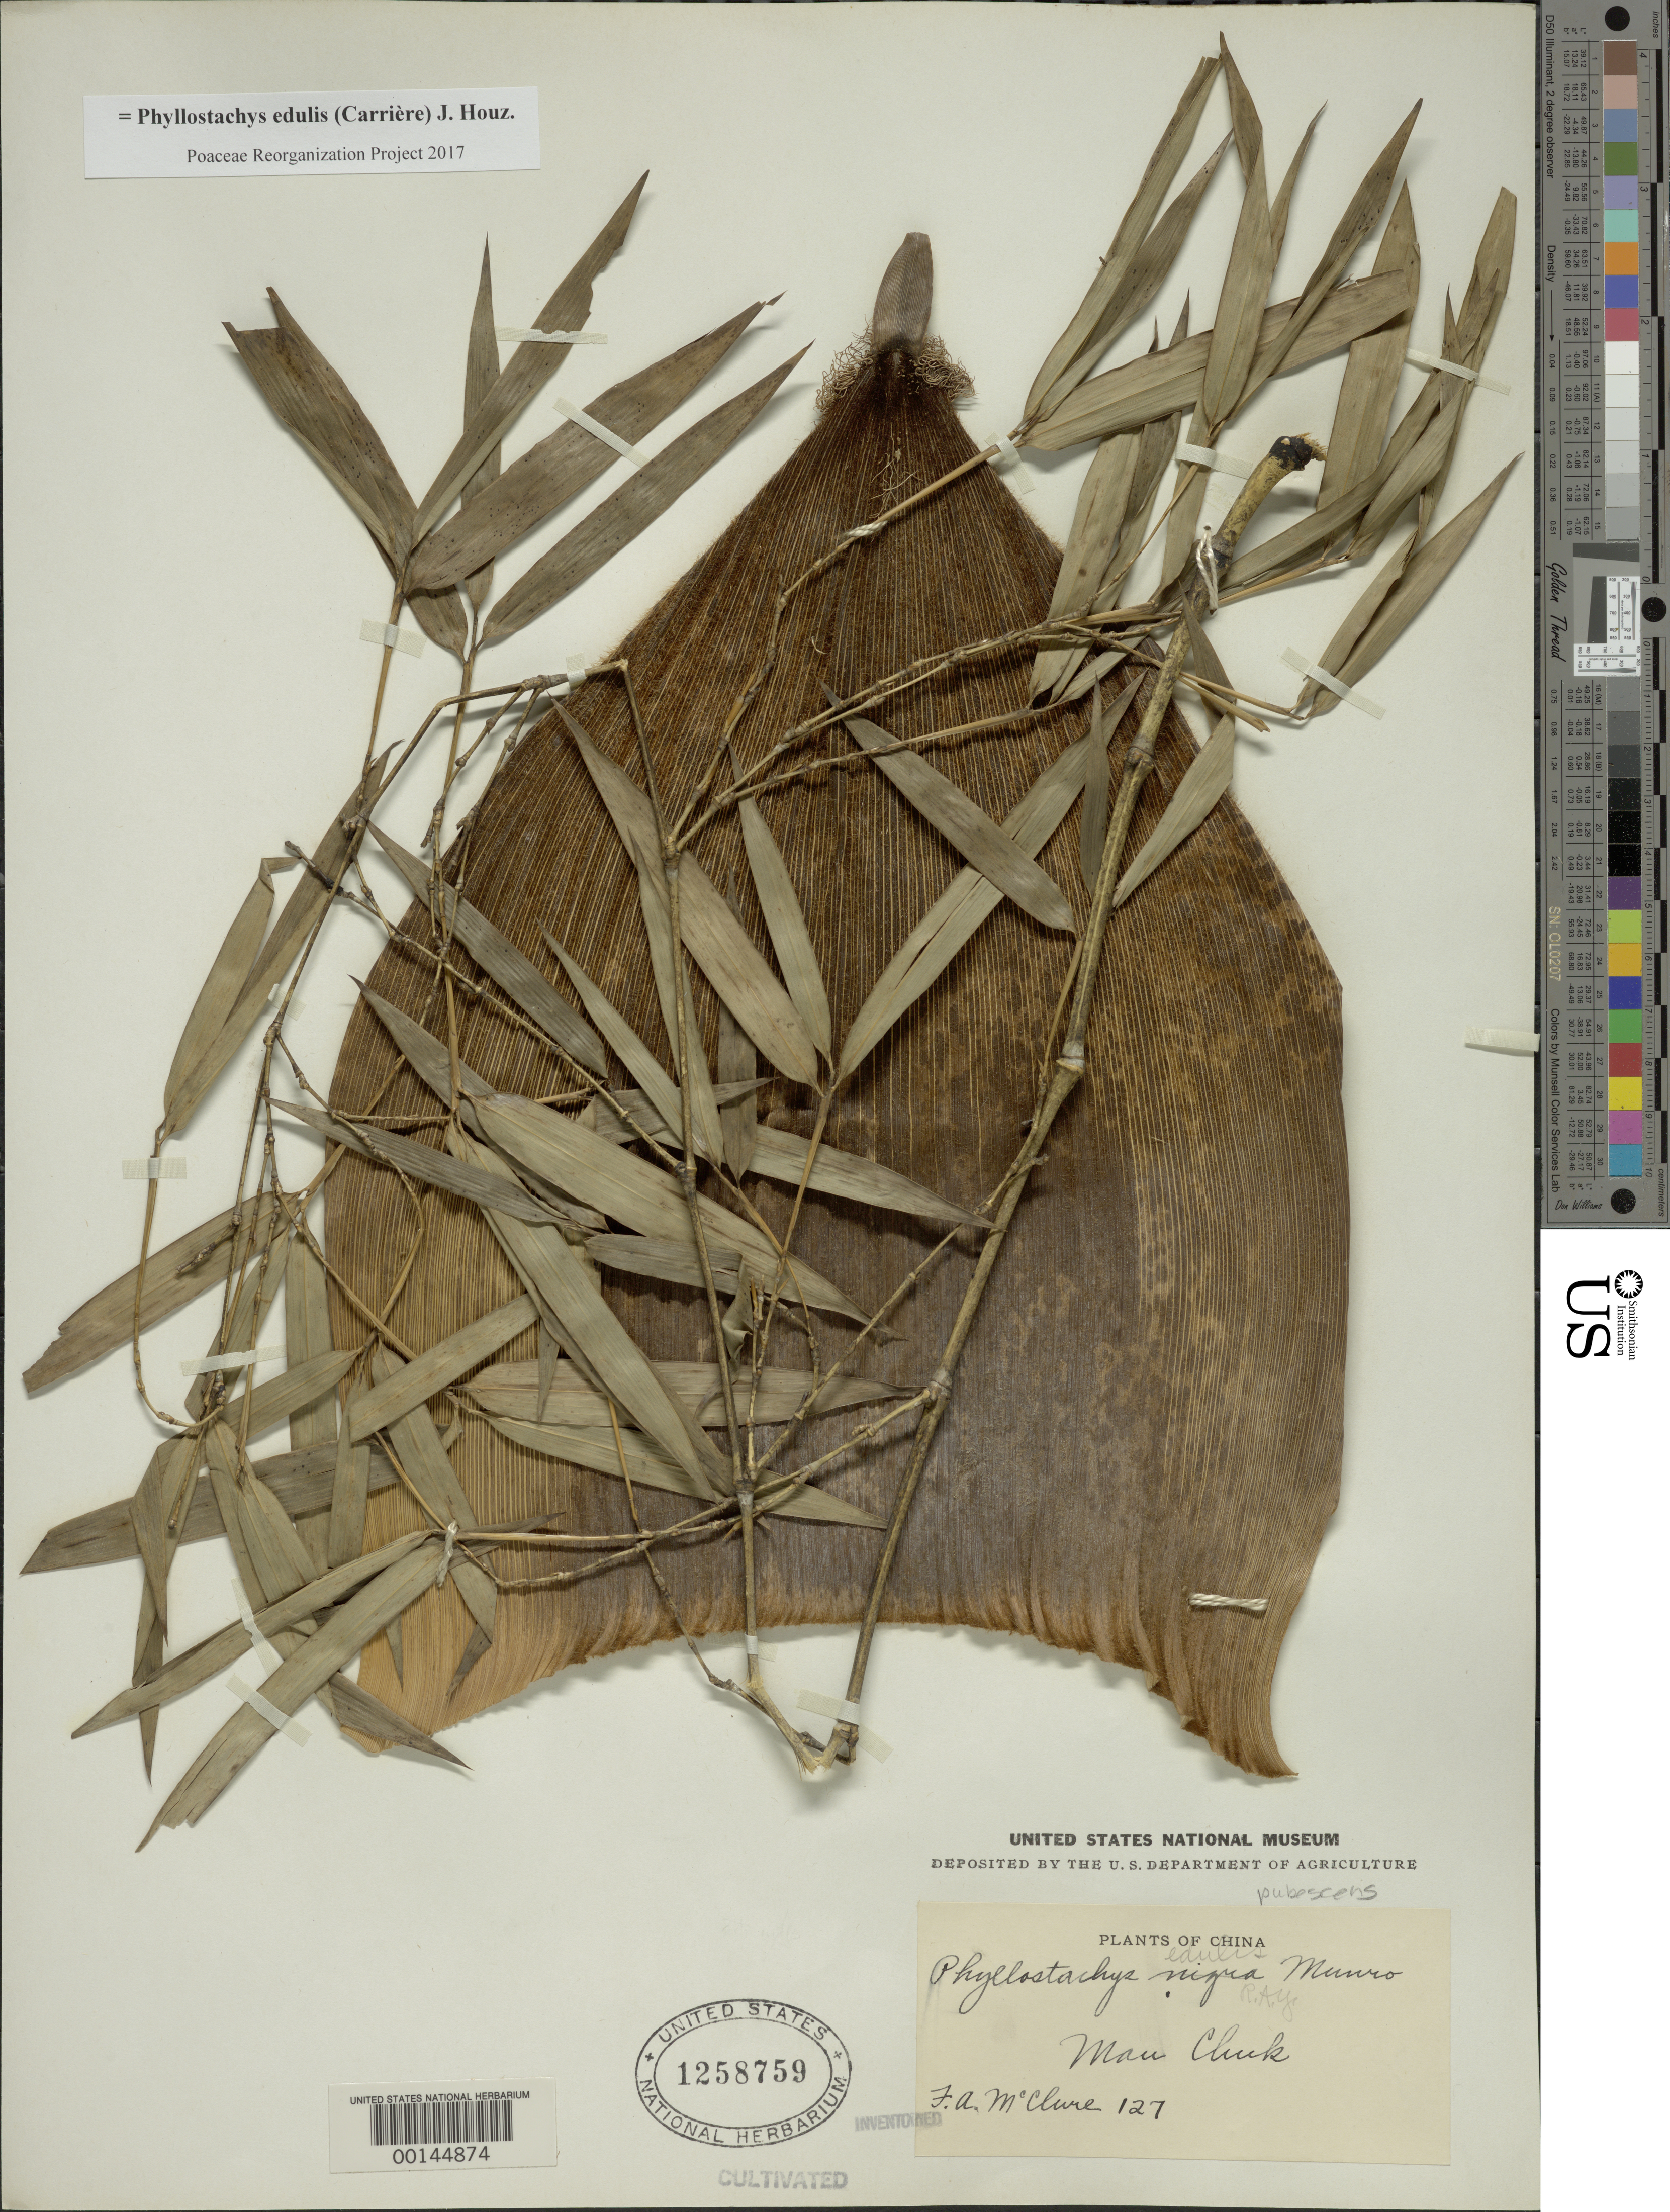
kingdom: Plantae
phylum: Tracheophyta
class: Liliopsida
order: Poales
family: Poaceae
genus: Phyllostachys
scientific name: Phyllostachys edulis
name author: (Carrière) J. Houz.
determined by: Poaceae Reorganization Project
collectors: F. A. McClure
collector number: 127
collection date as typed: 18 Apr 1925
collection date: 1925-04-18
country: China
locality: Pen Rack Mtns. Naam Fong Woh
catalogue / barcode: US 1258759